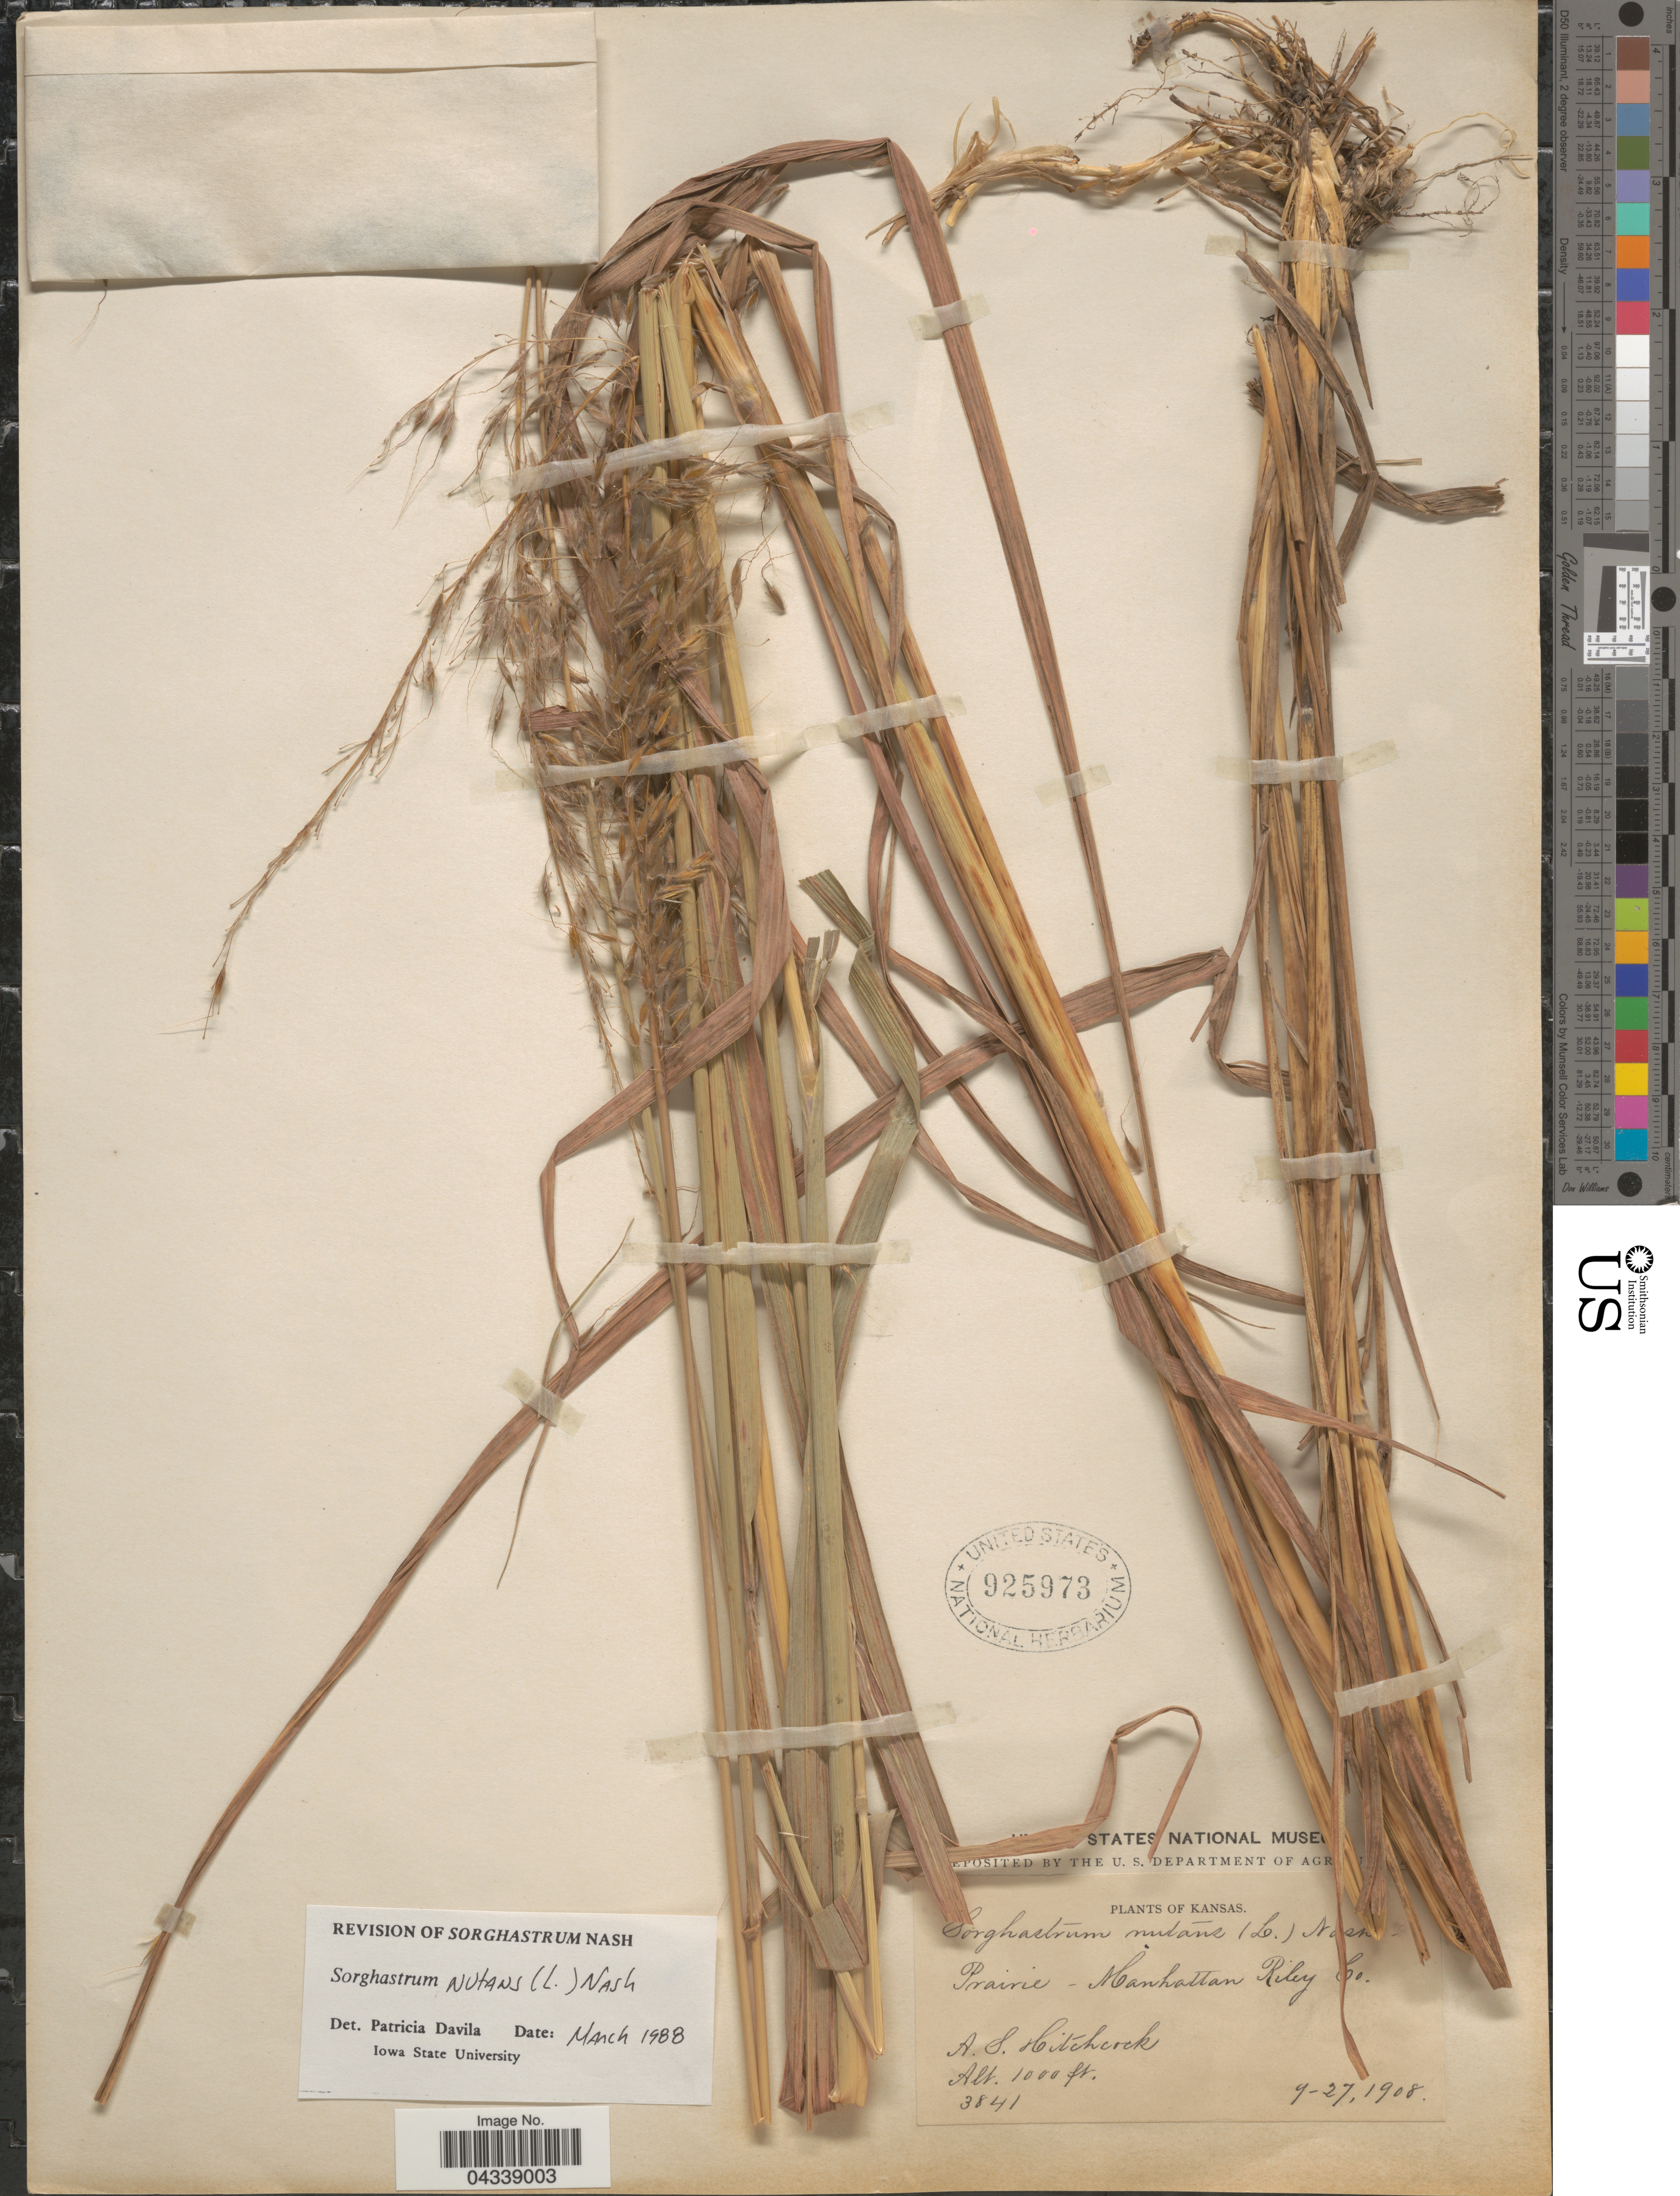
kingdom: Plantae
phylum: Tracheophyta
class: Liliopsida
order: Poales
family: Poaceae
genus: Sorghastrum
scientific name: Sorghastrum nutans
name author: (L.) Nash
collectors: A. S. Hitchcock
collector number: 3841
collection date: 1908-09-27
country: United States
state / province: Kansas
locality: Prairie - Manhattan Riley Co.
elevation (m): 305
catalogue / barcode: US 925973